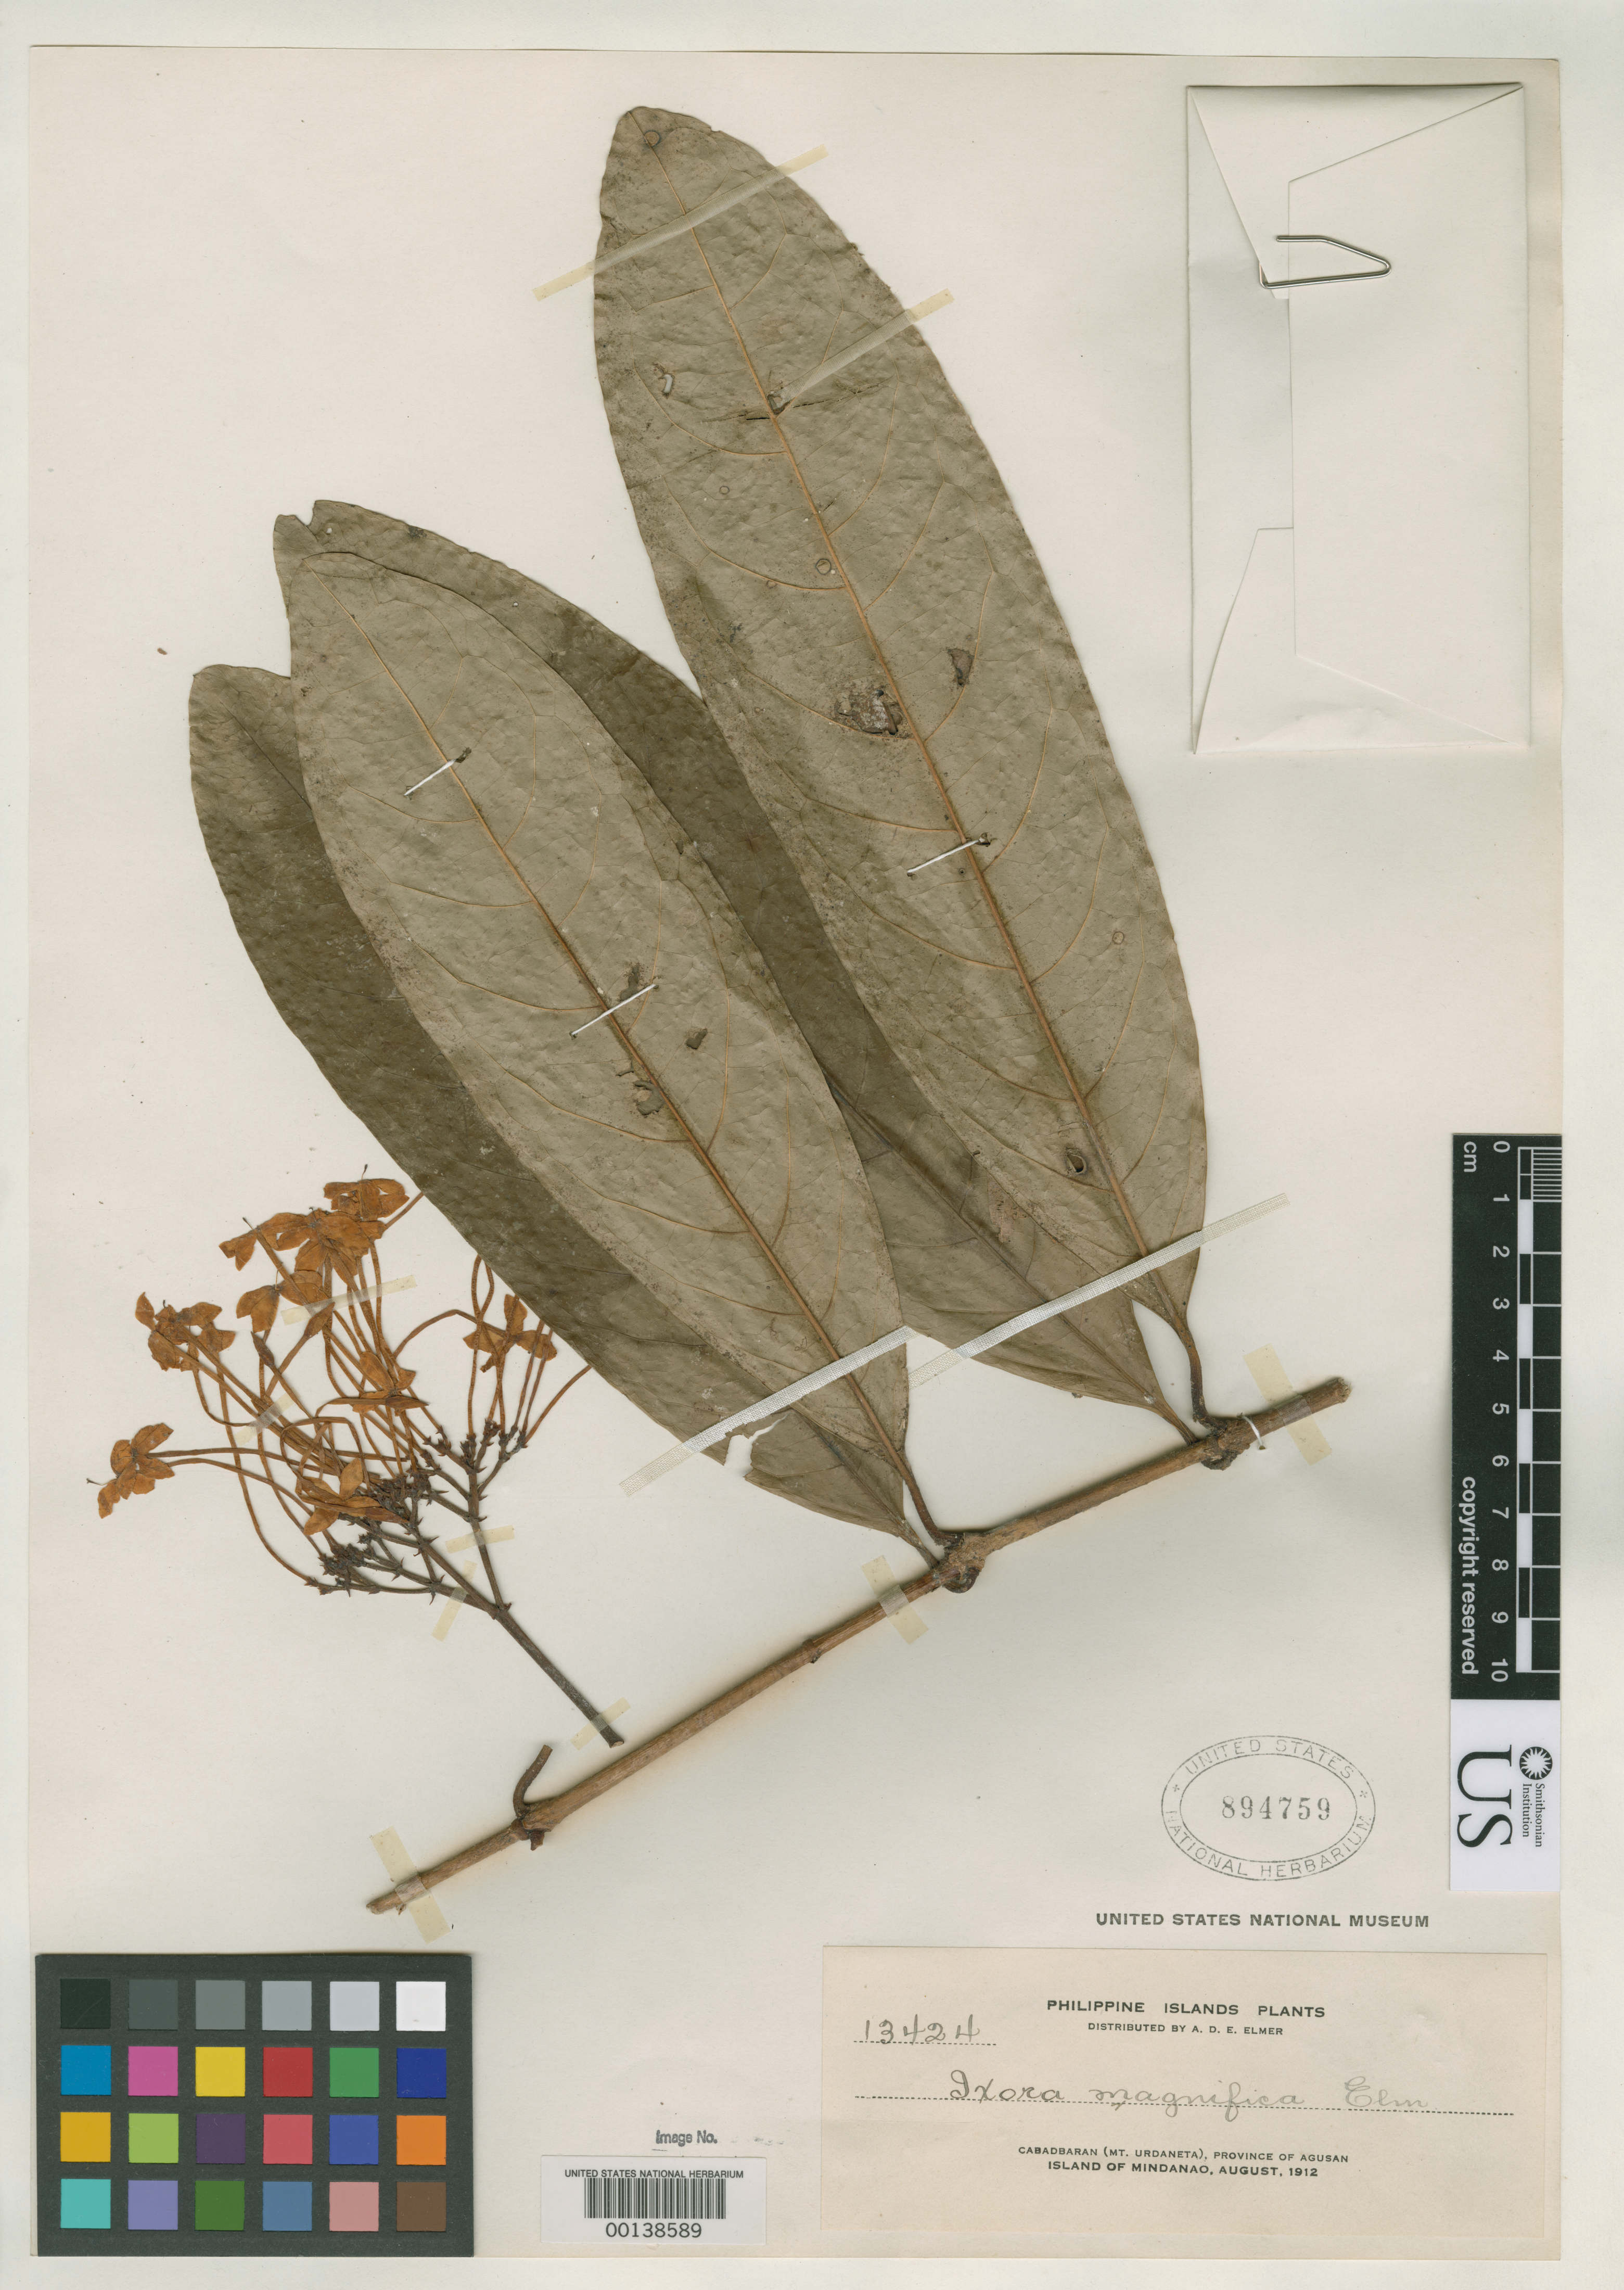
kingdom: Plantae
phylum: Tracheophyta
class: Magnoliopsida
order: Gentianales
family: Rubiaceae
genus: Ixora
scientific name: Ixora magnifica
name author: Elmer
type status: Isotype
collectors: A. D. E. Elmer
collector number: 13424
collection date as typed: Aug 1912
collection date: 1912-08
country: Philippines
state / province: Caraga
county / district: Agusan del Norte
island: Mindanao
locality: Cabadbaran (Mt. Urdaneta), Province of Agusan, Island of Mindanao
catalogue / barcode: US 894759